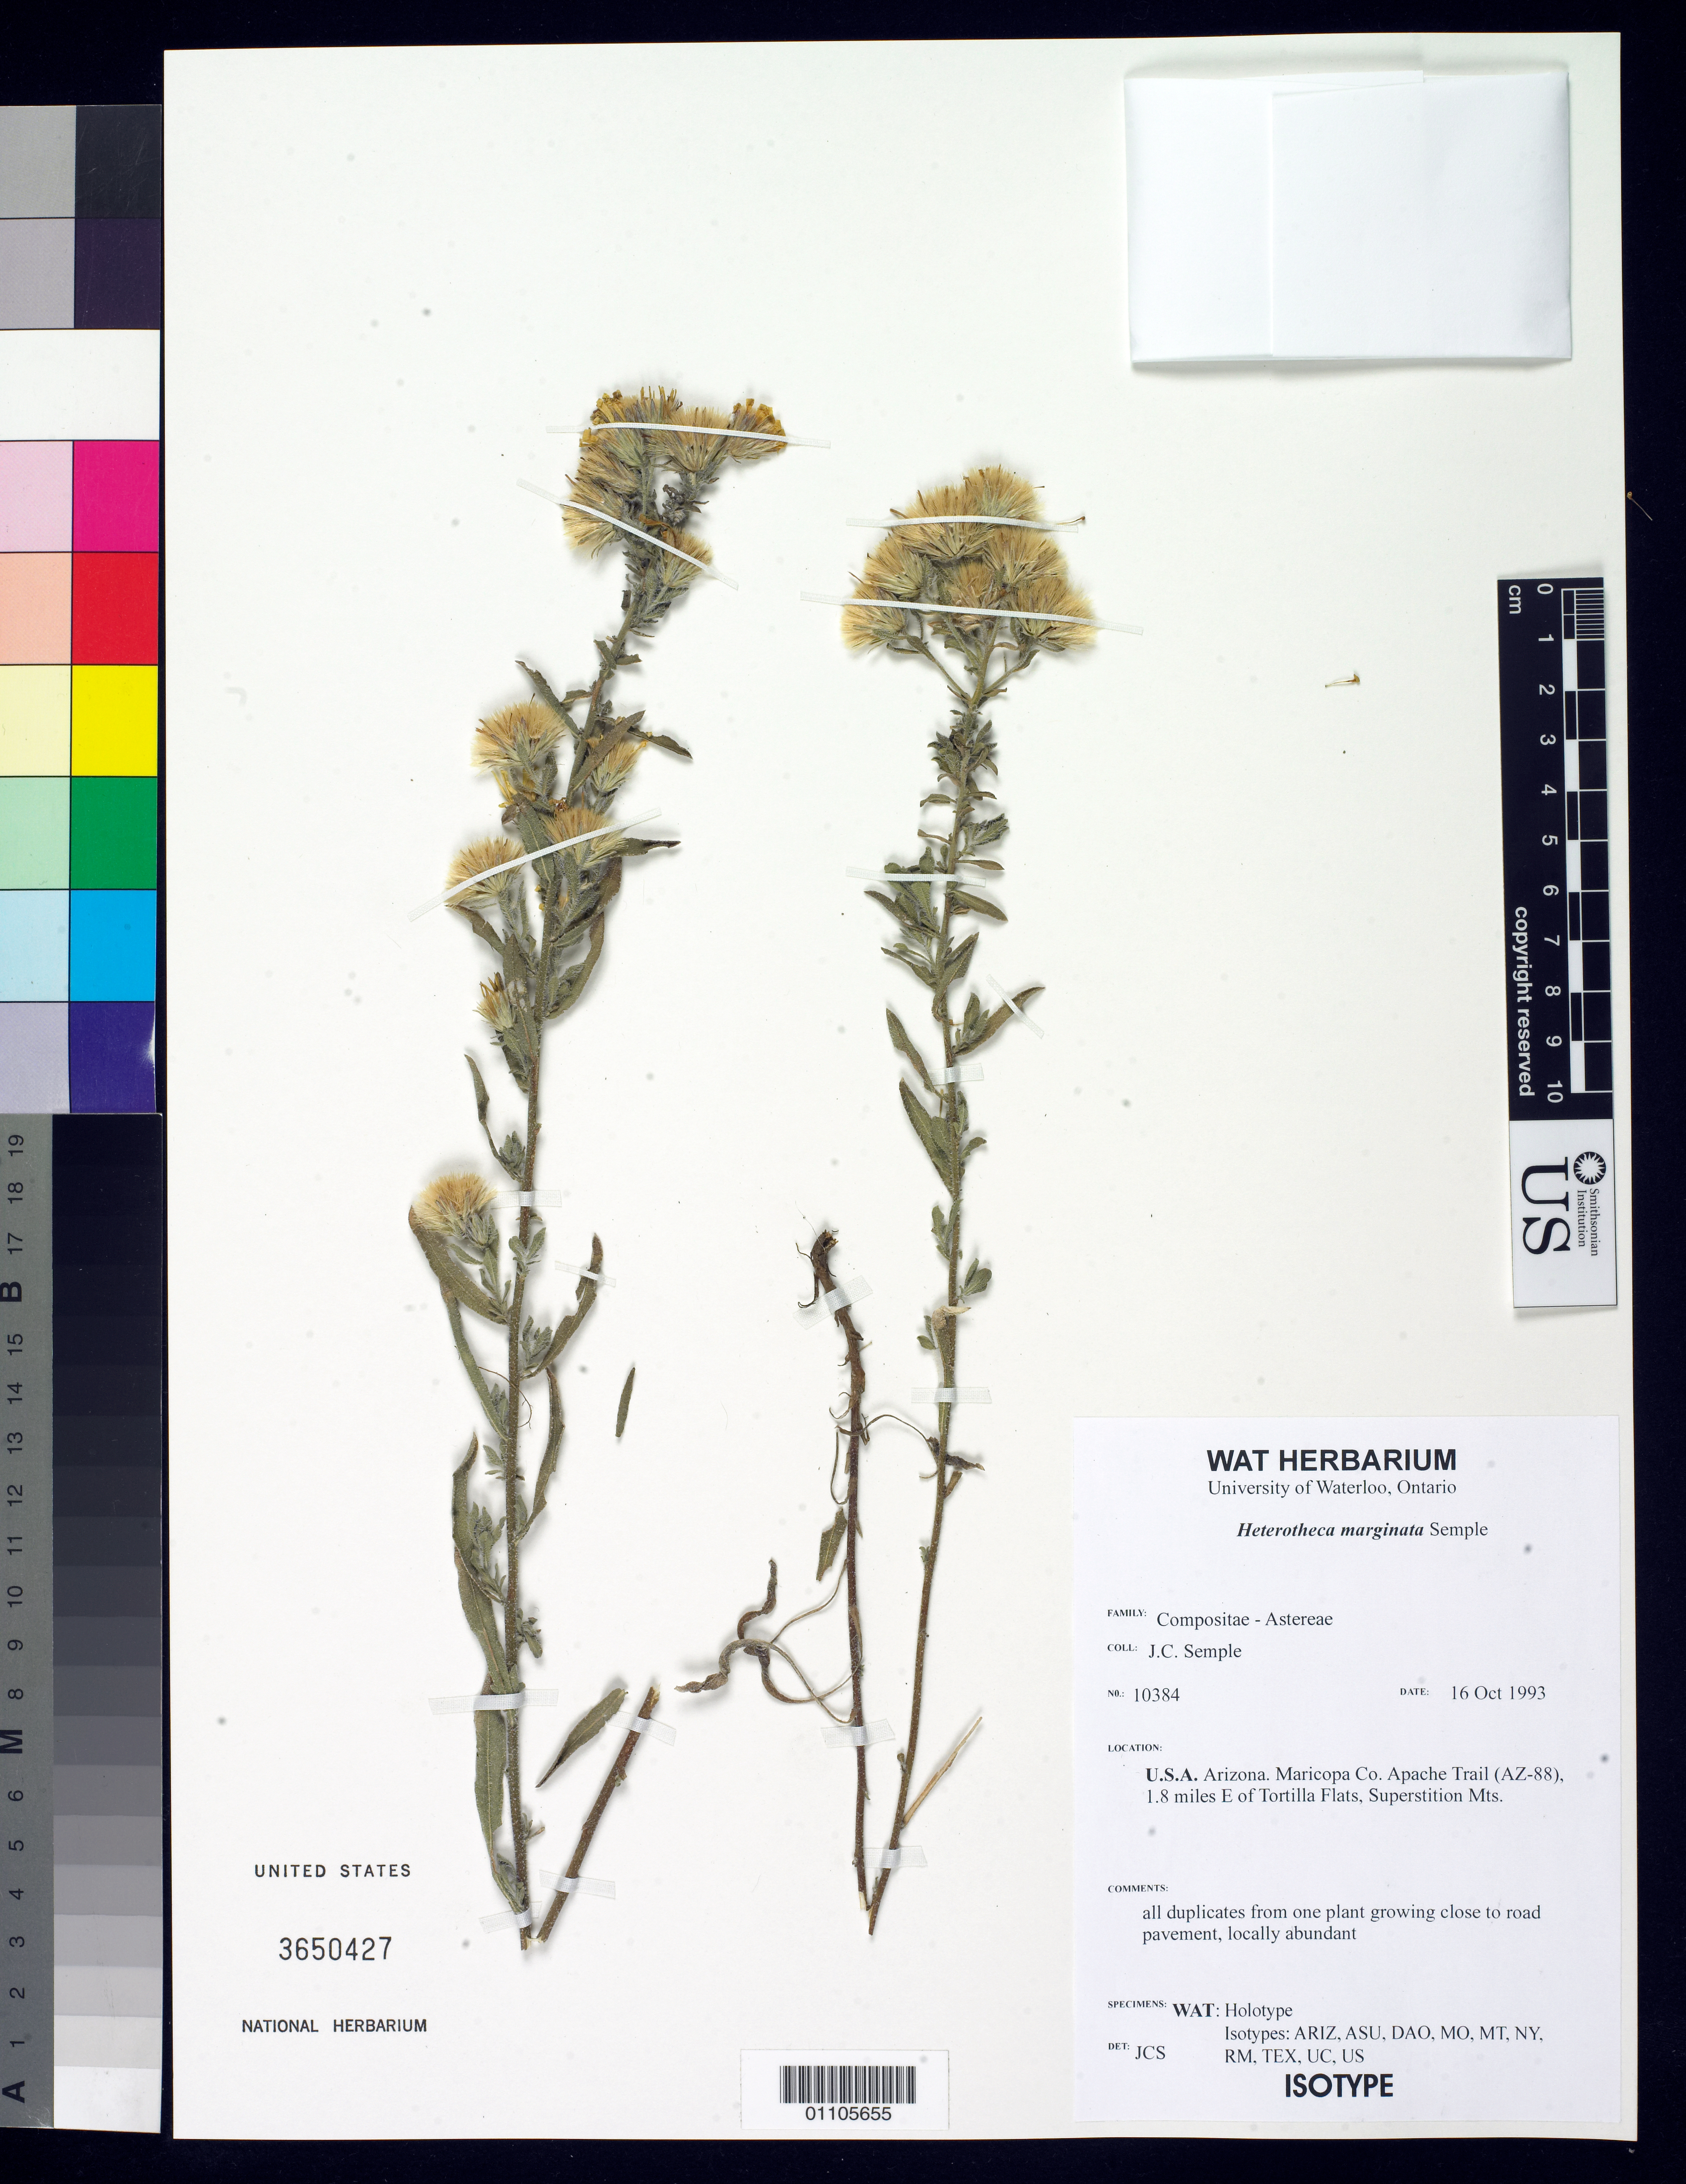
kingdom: Plantae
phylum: Tracheophyta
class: Magnoliopsida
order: Asterales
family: Asteraceae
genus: Heterotheca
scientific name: Heterotheca marginata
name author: Semple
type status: Isotype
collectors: J. C. Semple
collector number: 10384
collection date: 1993-10-16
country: United States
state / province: Arizona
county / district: Maricopa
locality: Maricopa Co. Apache Trail (AZ-88), 1.8 miles E of Tortilla Flats, Superstition Mts.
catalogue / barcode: US 3650427